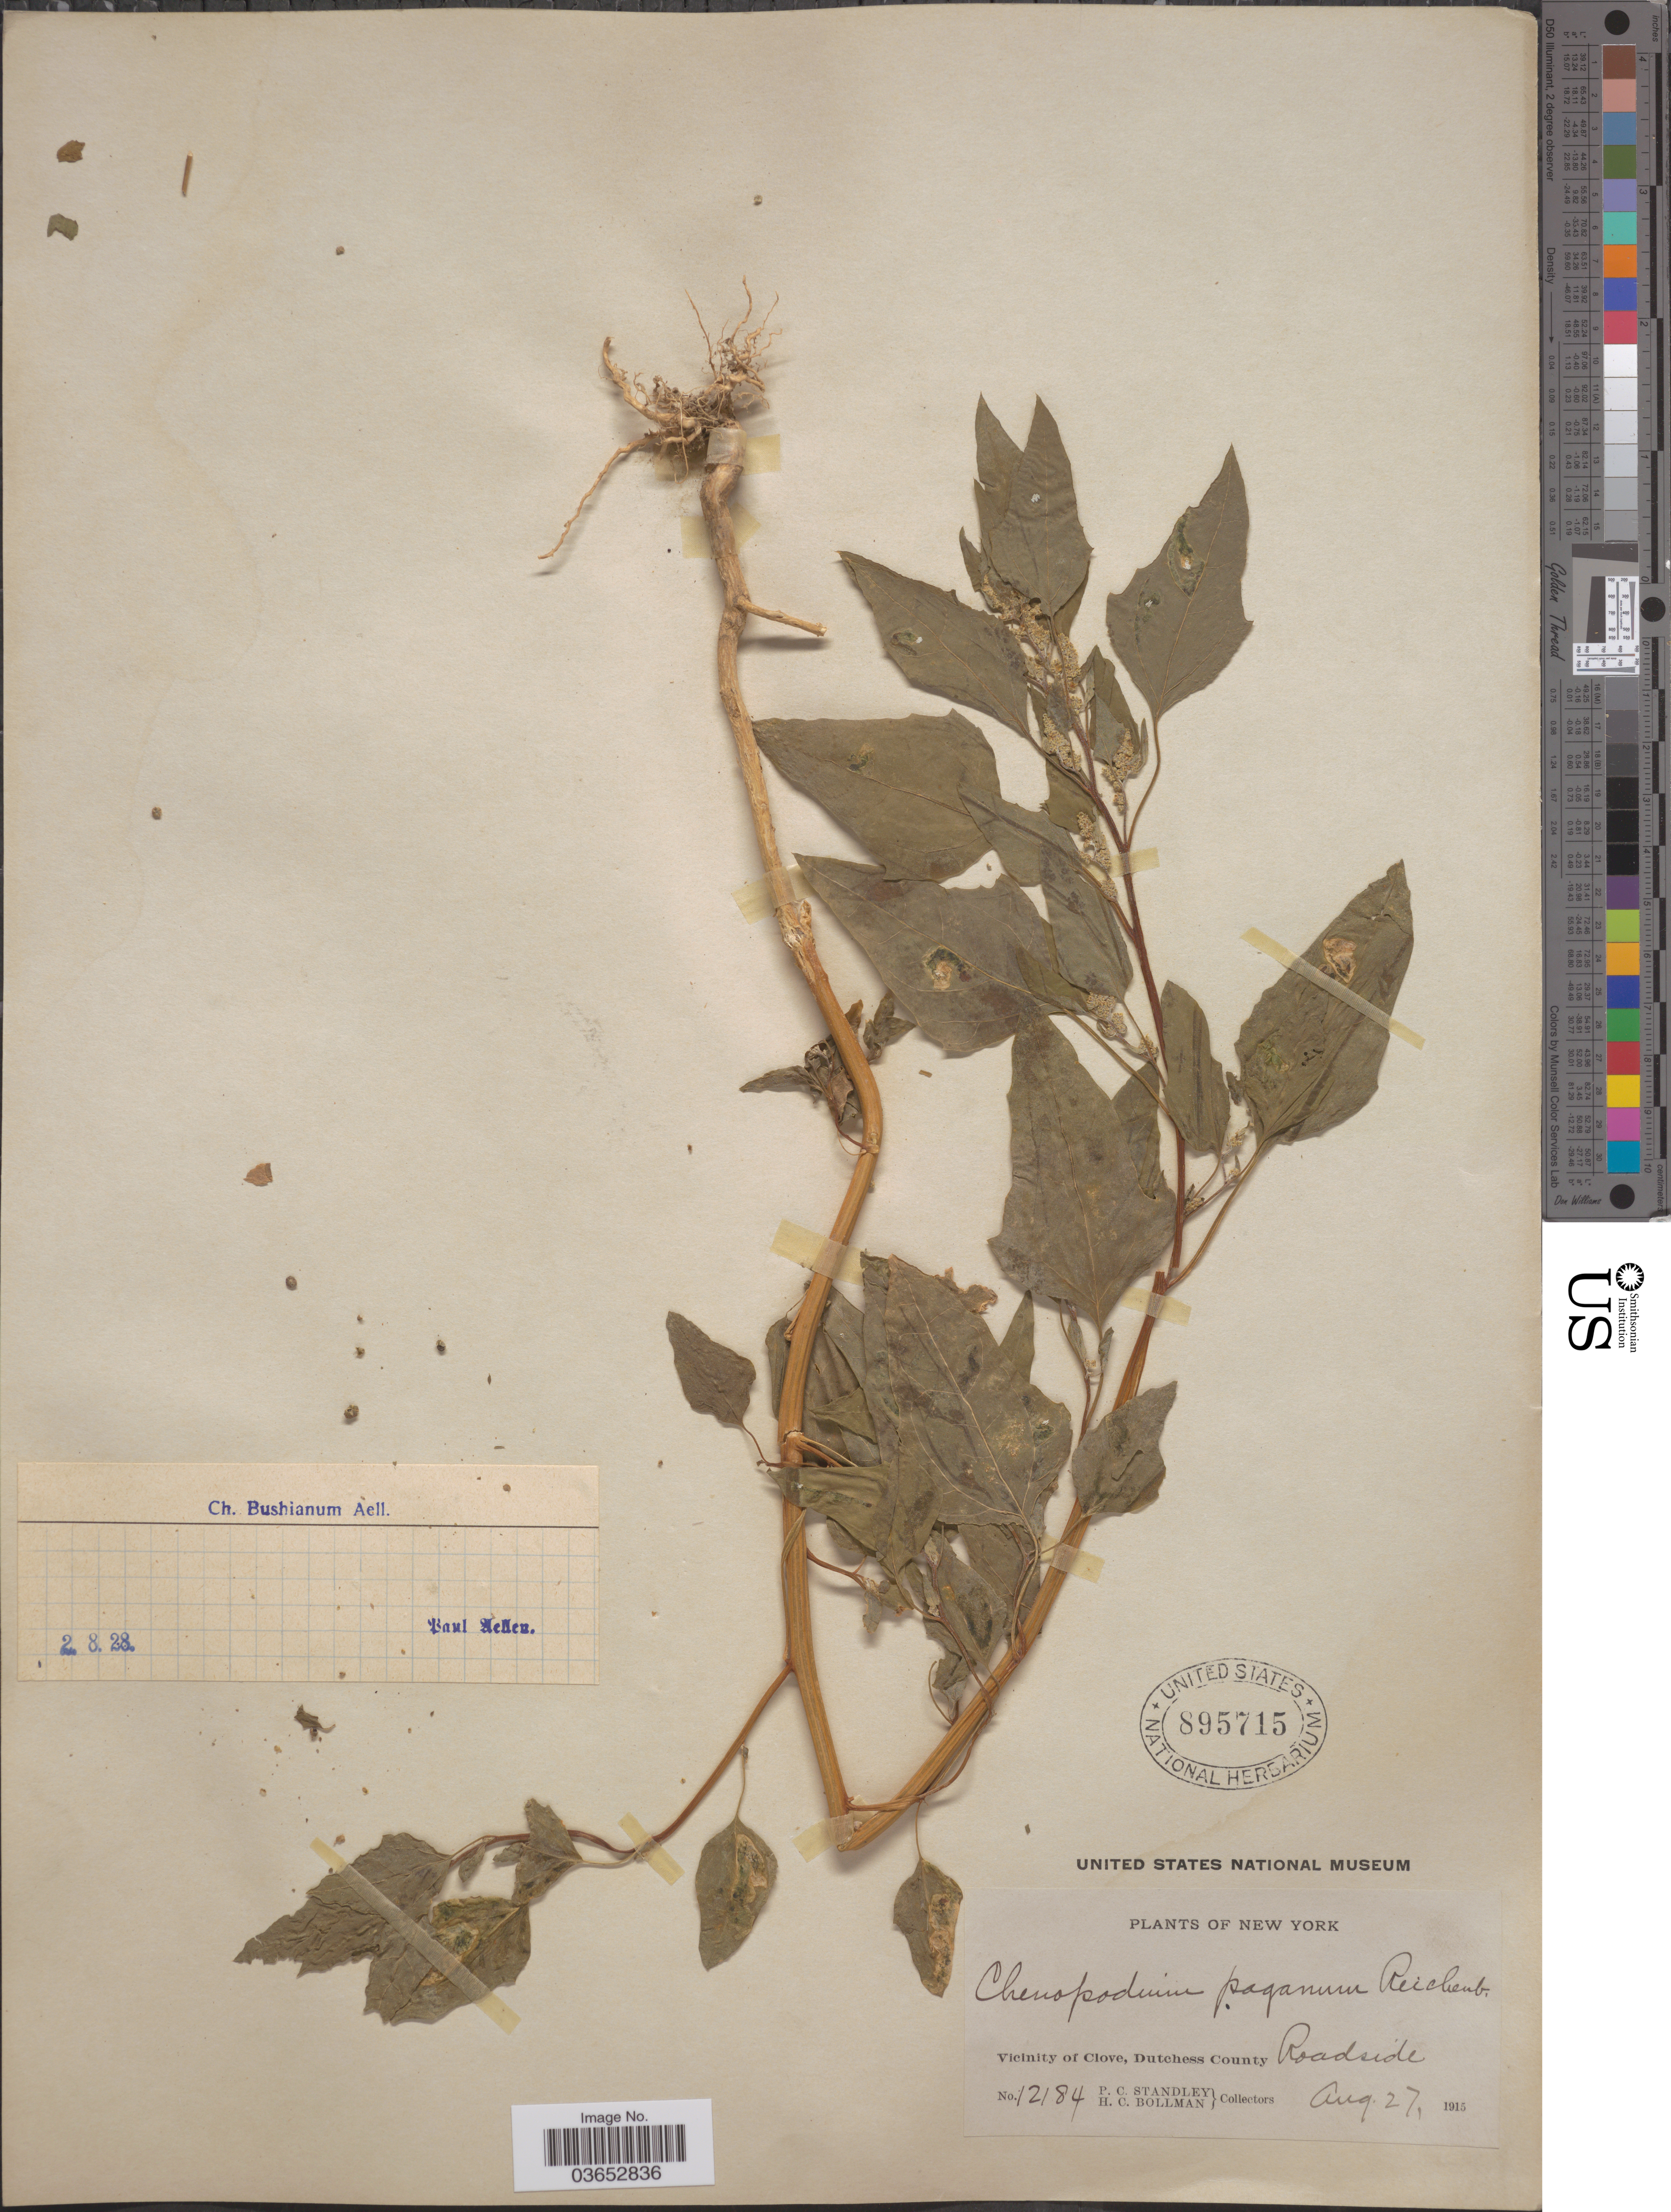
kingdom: Plantae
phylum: Tracheophyta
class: Magnoliopsida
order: Caryophyllales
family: Amaranthaceae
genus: Chenopodium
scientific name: Chenopodium bushianum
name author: Aellen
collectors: P. C. Standley & H. C. Bollman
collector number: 12184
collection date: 1915-08-27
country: United States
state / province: New York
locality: Vicinity of Clove, Dutchess County.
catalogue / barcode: US 895715